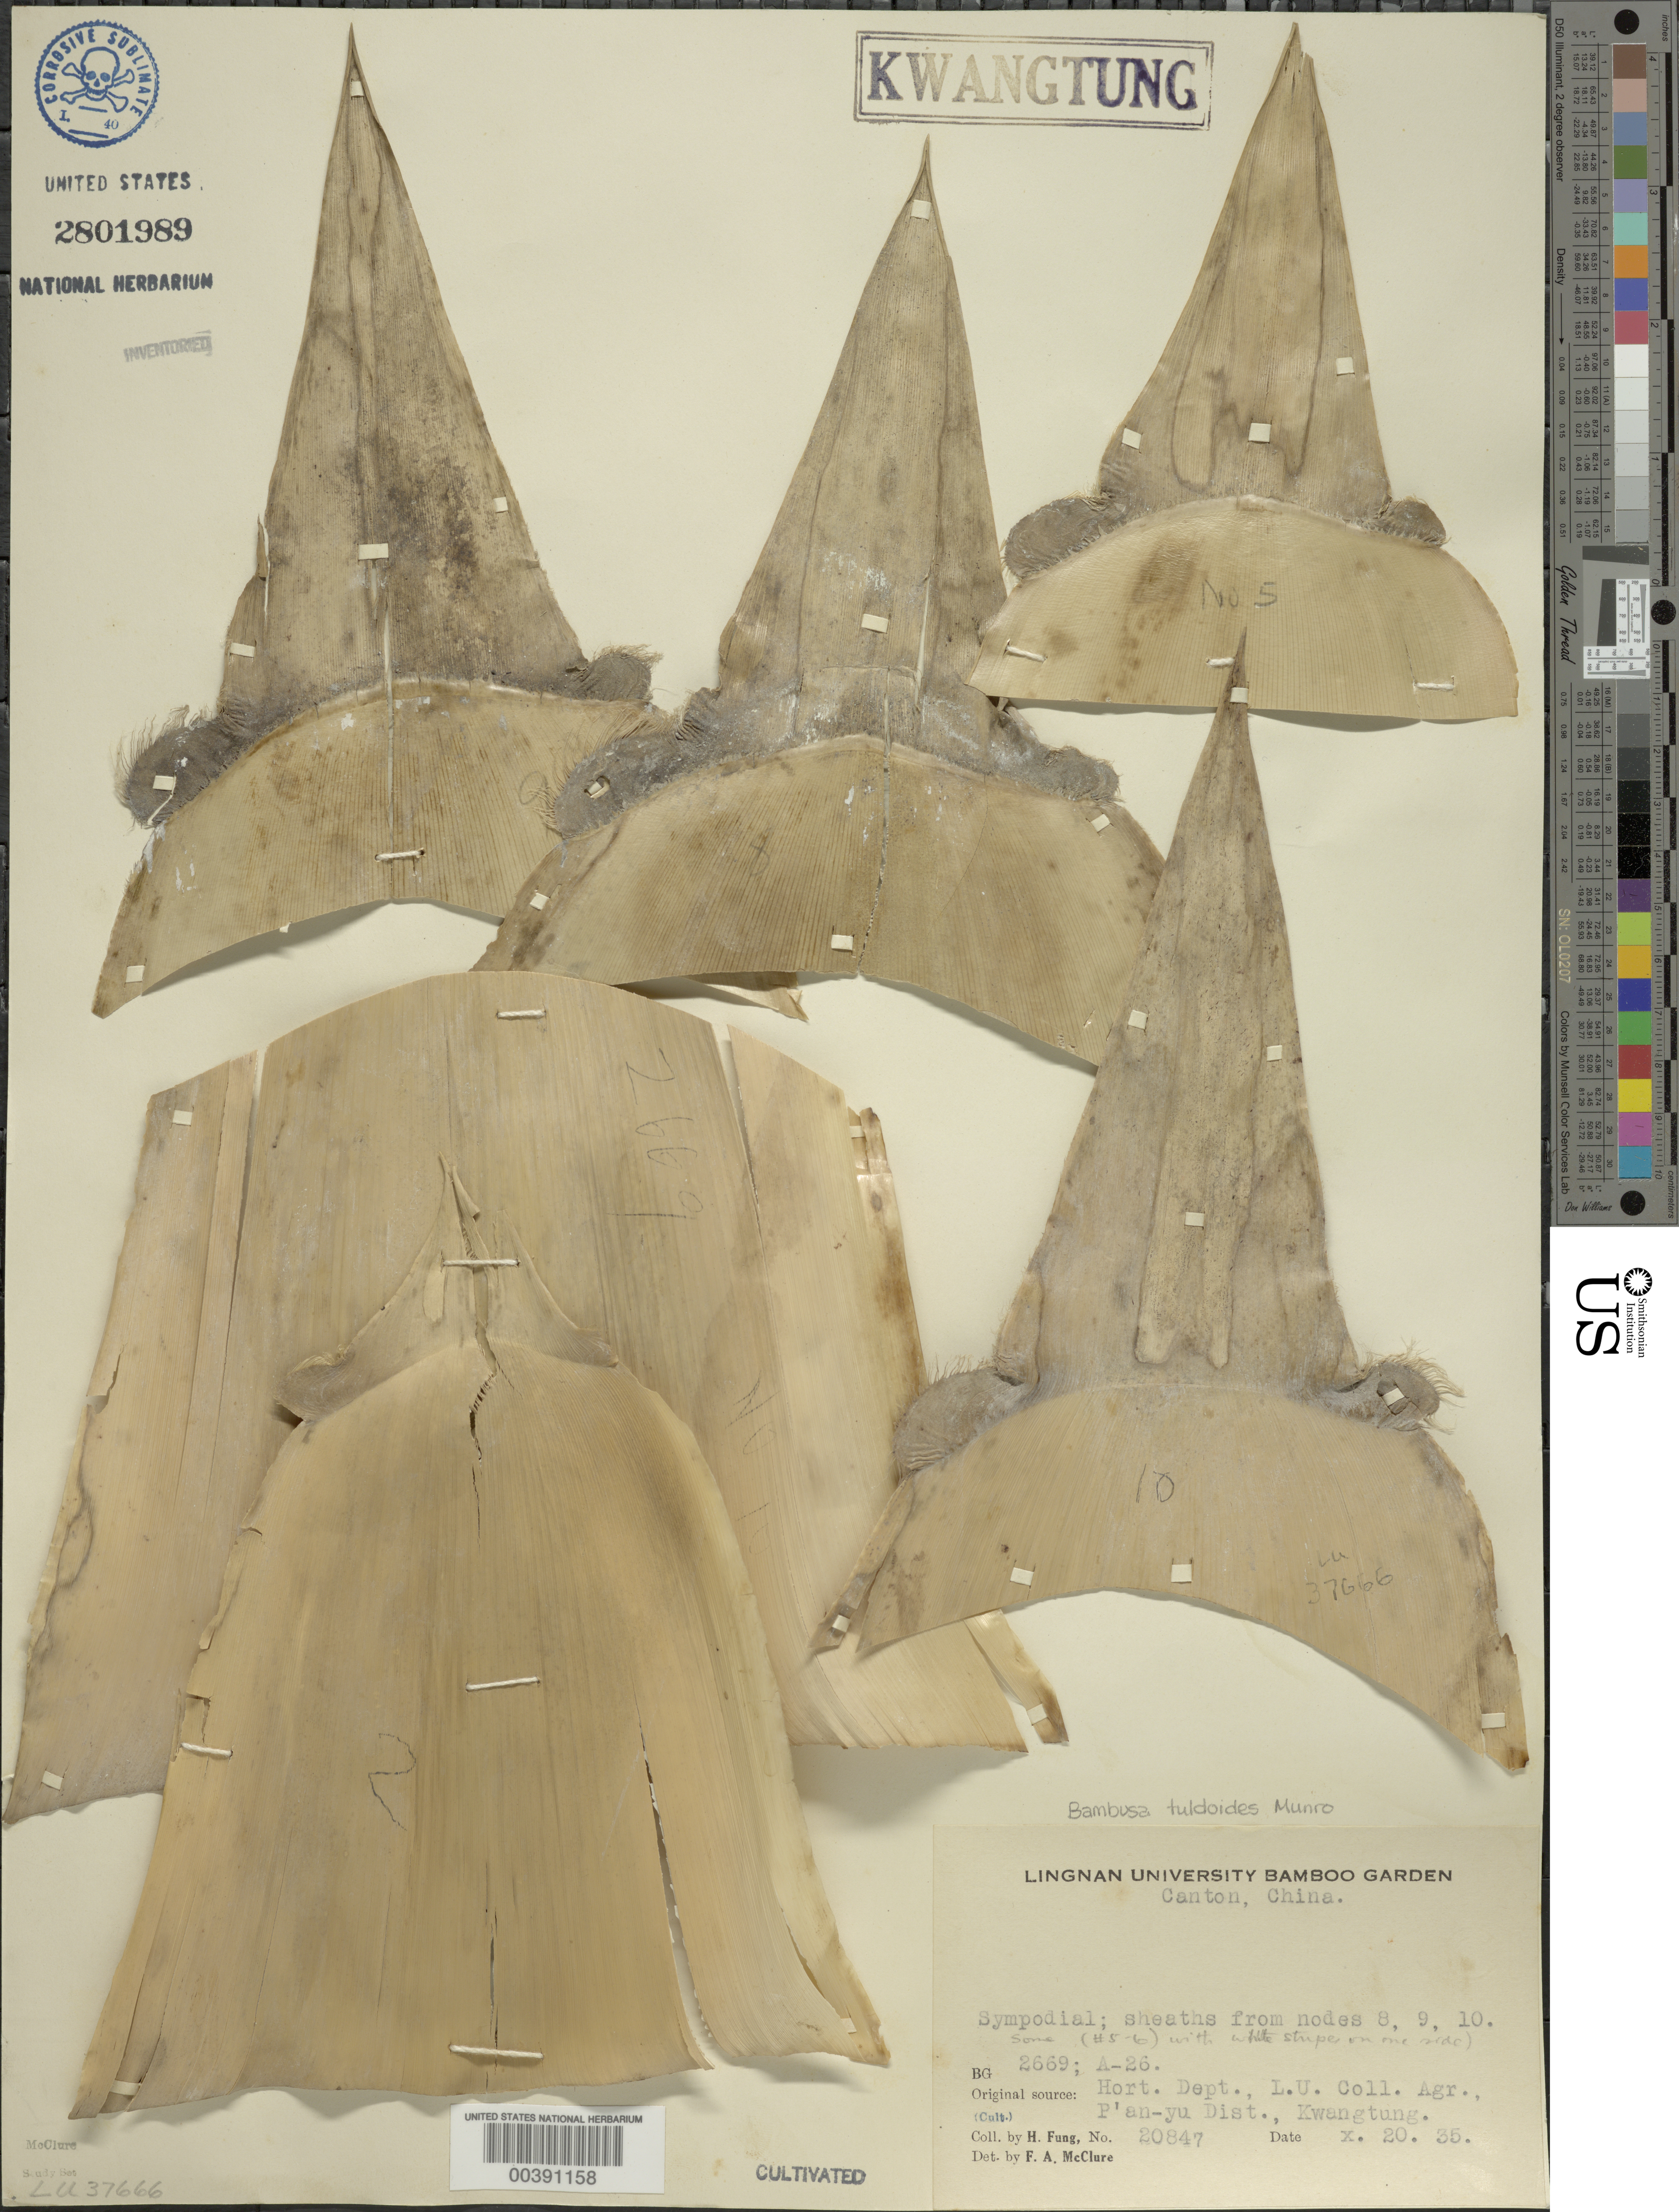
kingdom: Plantae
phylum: Tracheophyta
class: Liliopsida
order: Poales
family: Poaceae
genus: Bambusa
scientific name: Bambusa tuldoides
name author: Munro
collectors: H. L. Fung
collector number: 20847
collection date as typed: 20 Oct 1935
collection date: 1935-10-20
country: China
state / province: Guangdong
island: Honam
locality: Lingnan univ. bg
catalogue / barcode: US 2801989